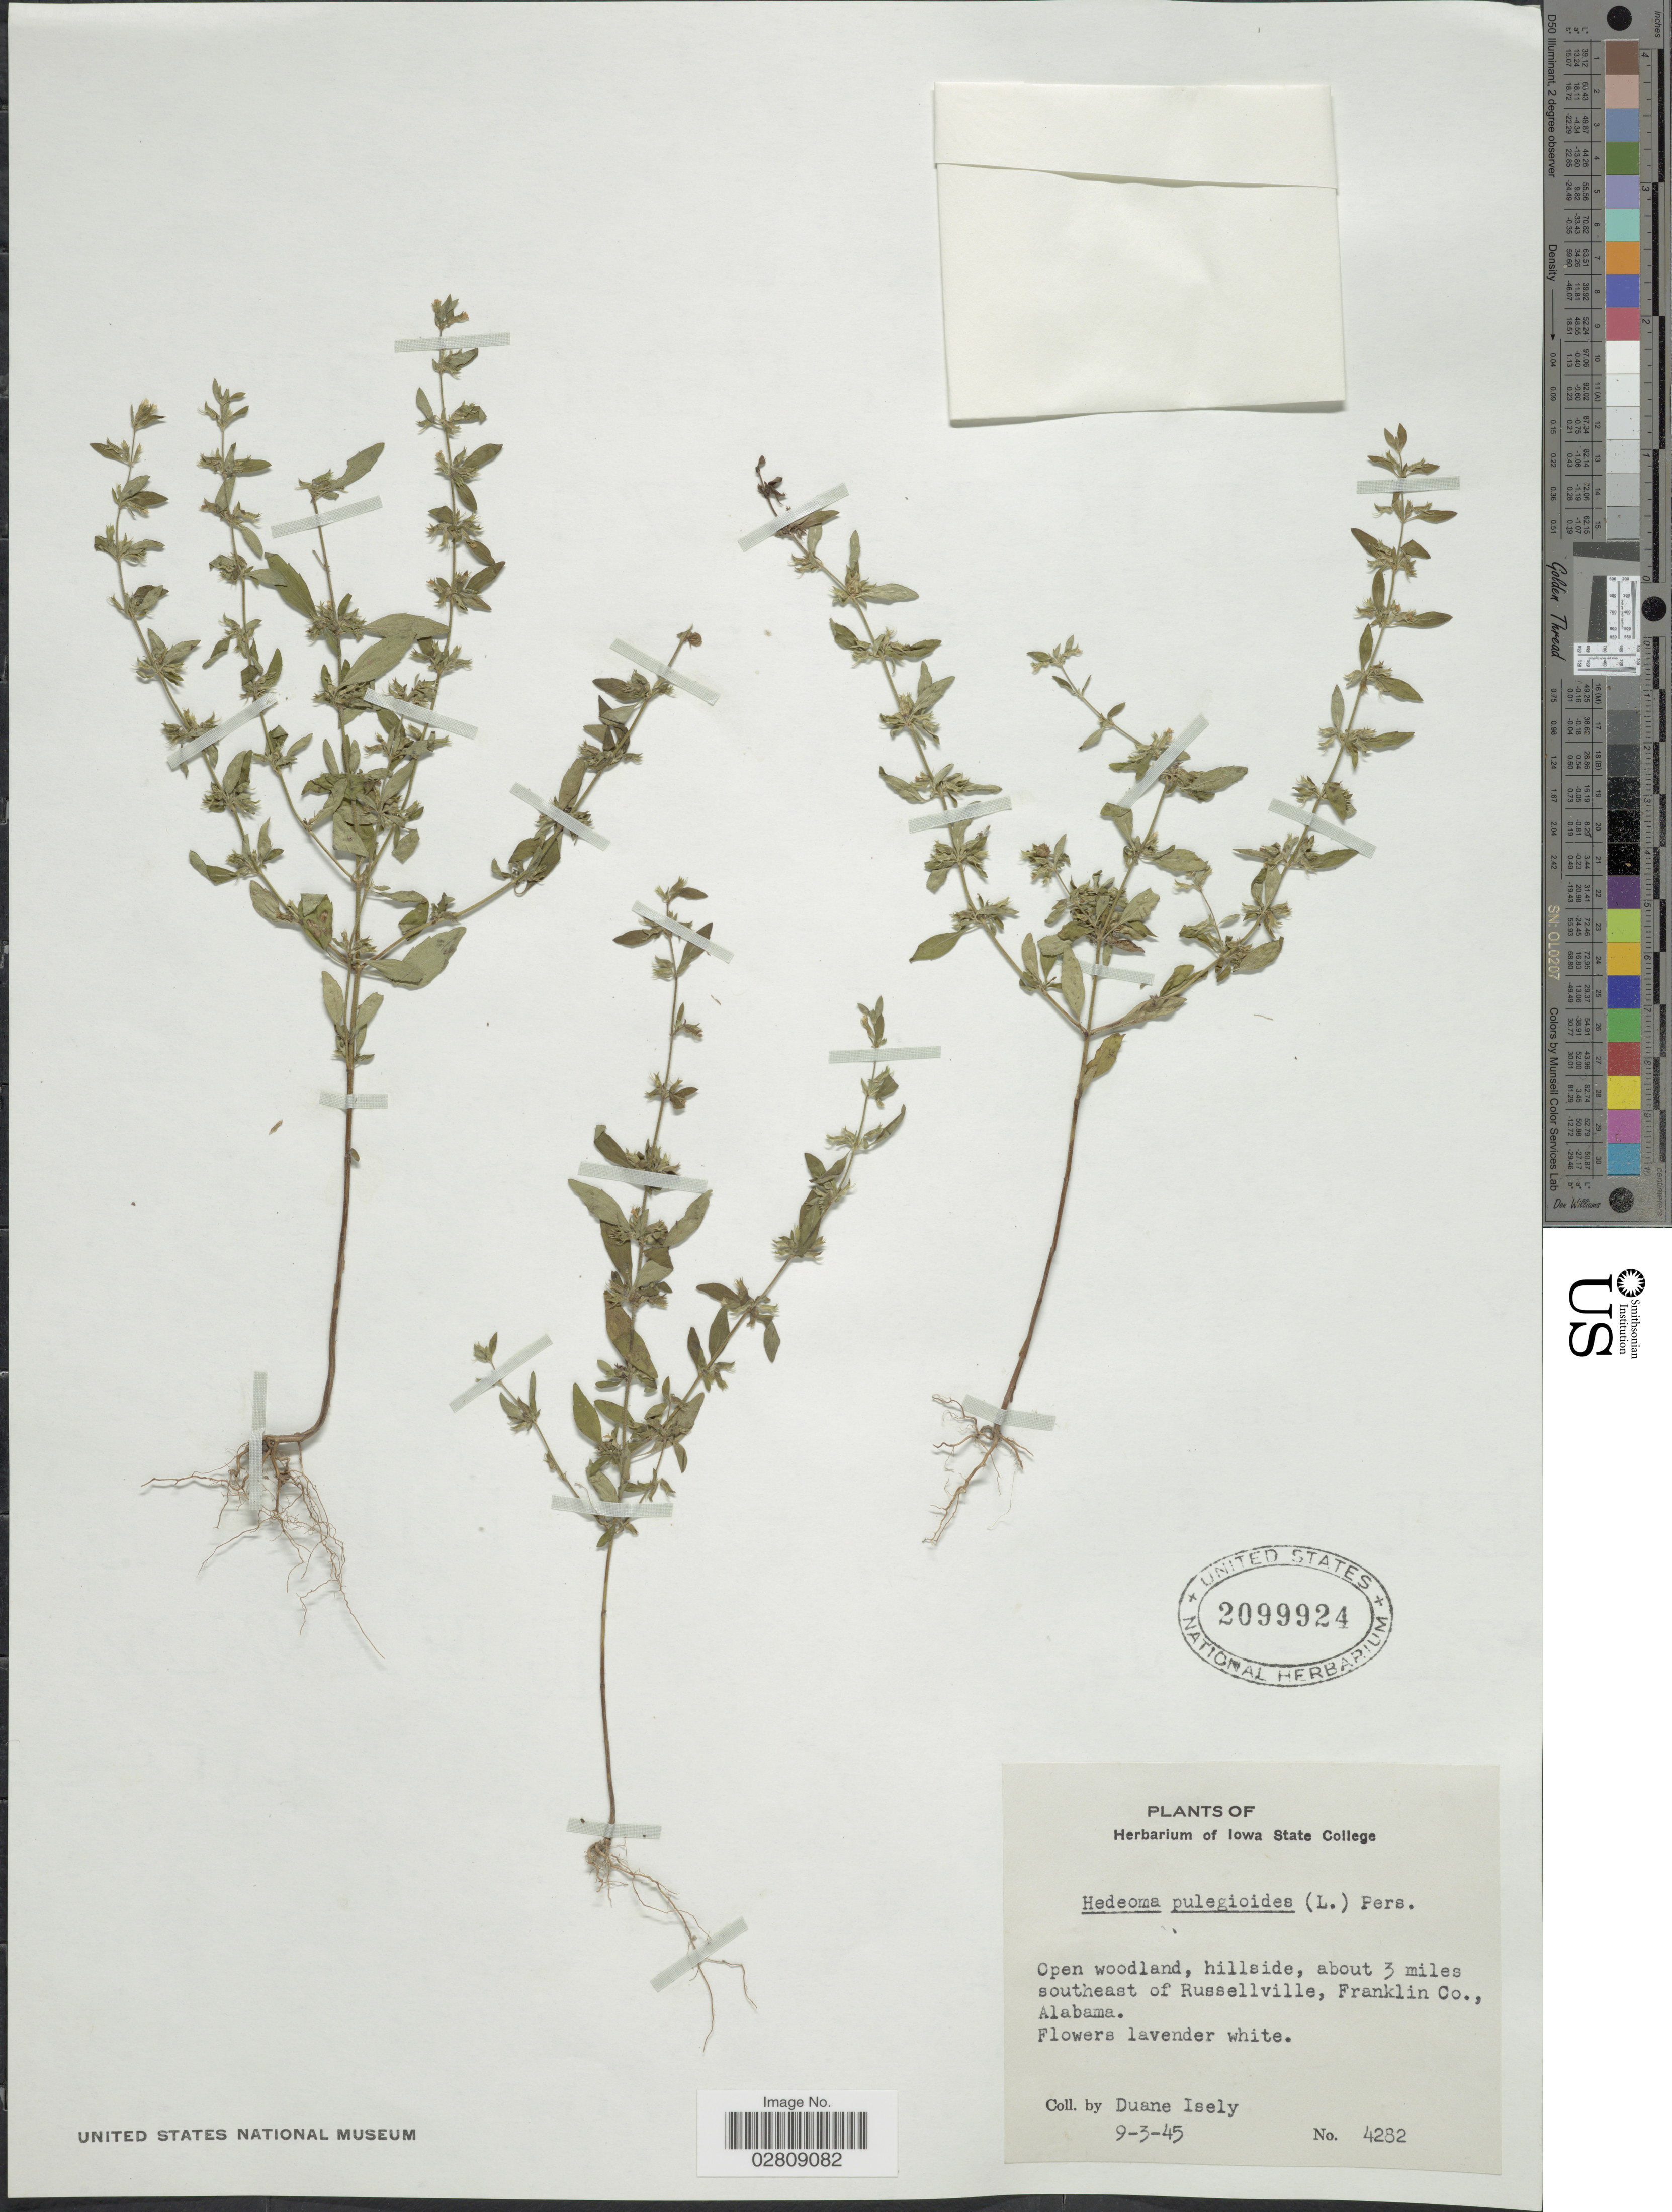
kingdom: Plantae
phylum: Tracheophyta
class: Magnoliopsida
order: Lamiales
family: Lamiaceae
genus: Hedeoma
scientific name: Hedeoma pulegioides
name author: (L.) Pers.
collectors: D. Isely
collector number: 4282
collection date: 1945-09-03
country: United States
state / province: Alabama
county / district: Franklin County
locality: About 3 miles southeast of Russellville.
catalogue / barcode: US 2099924